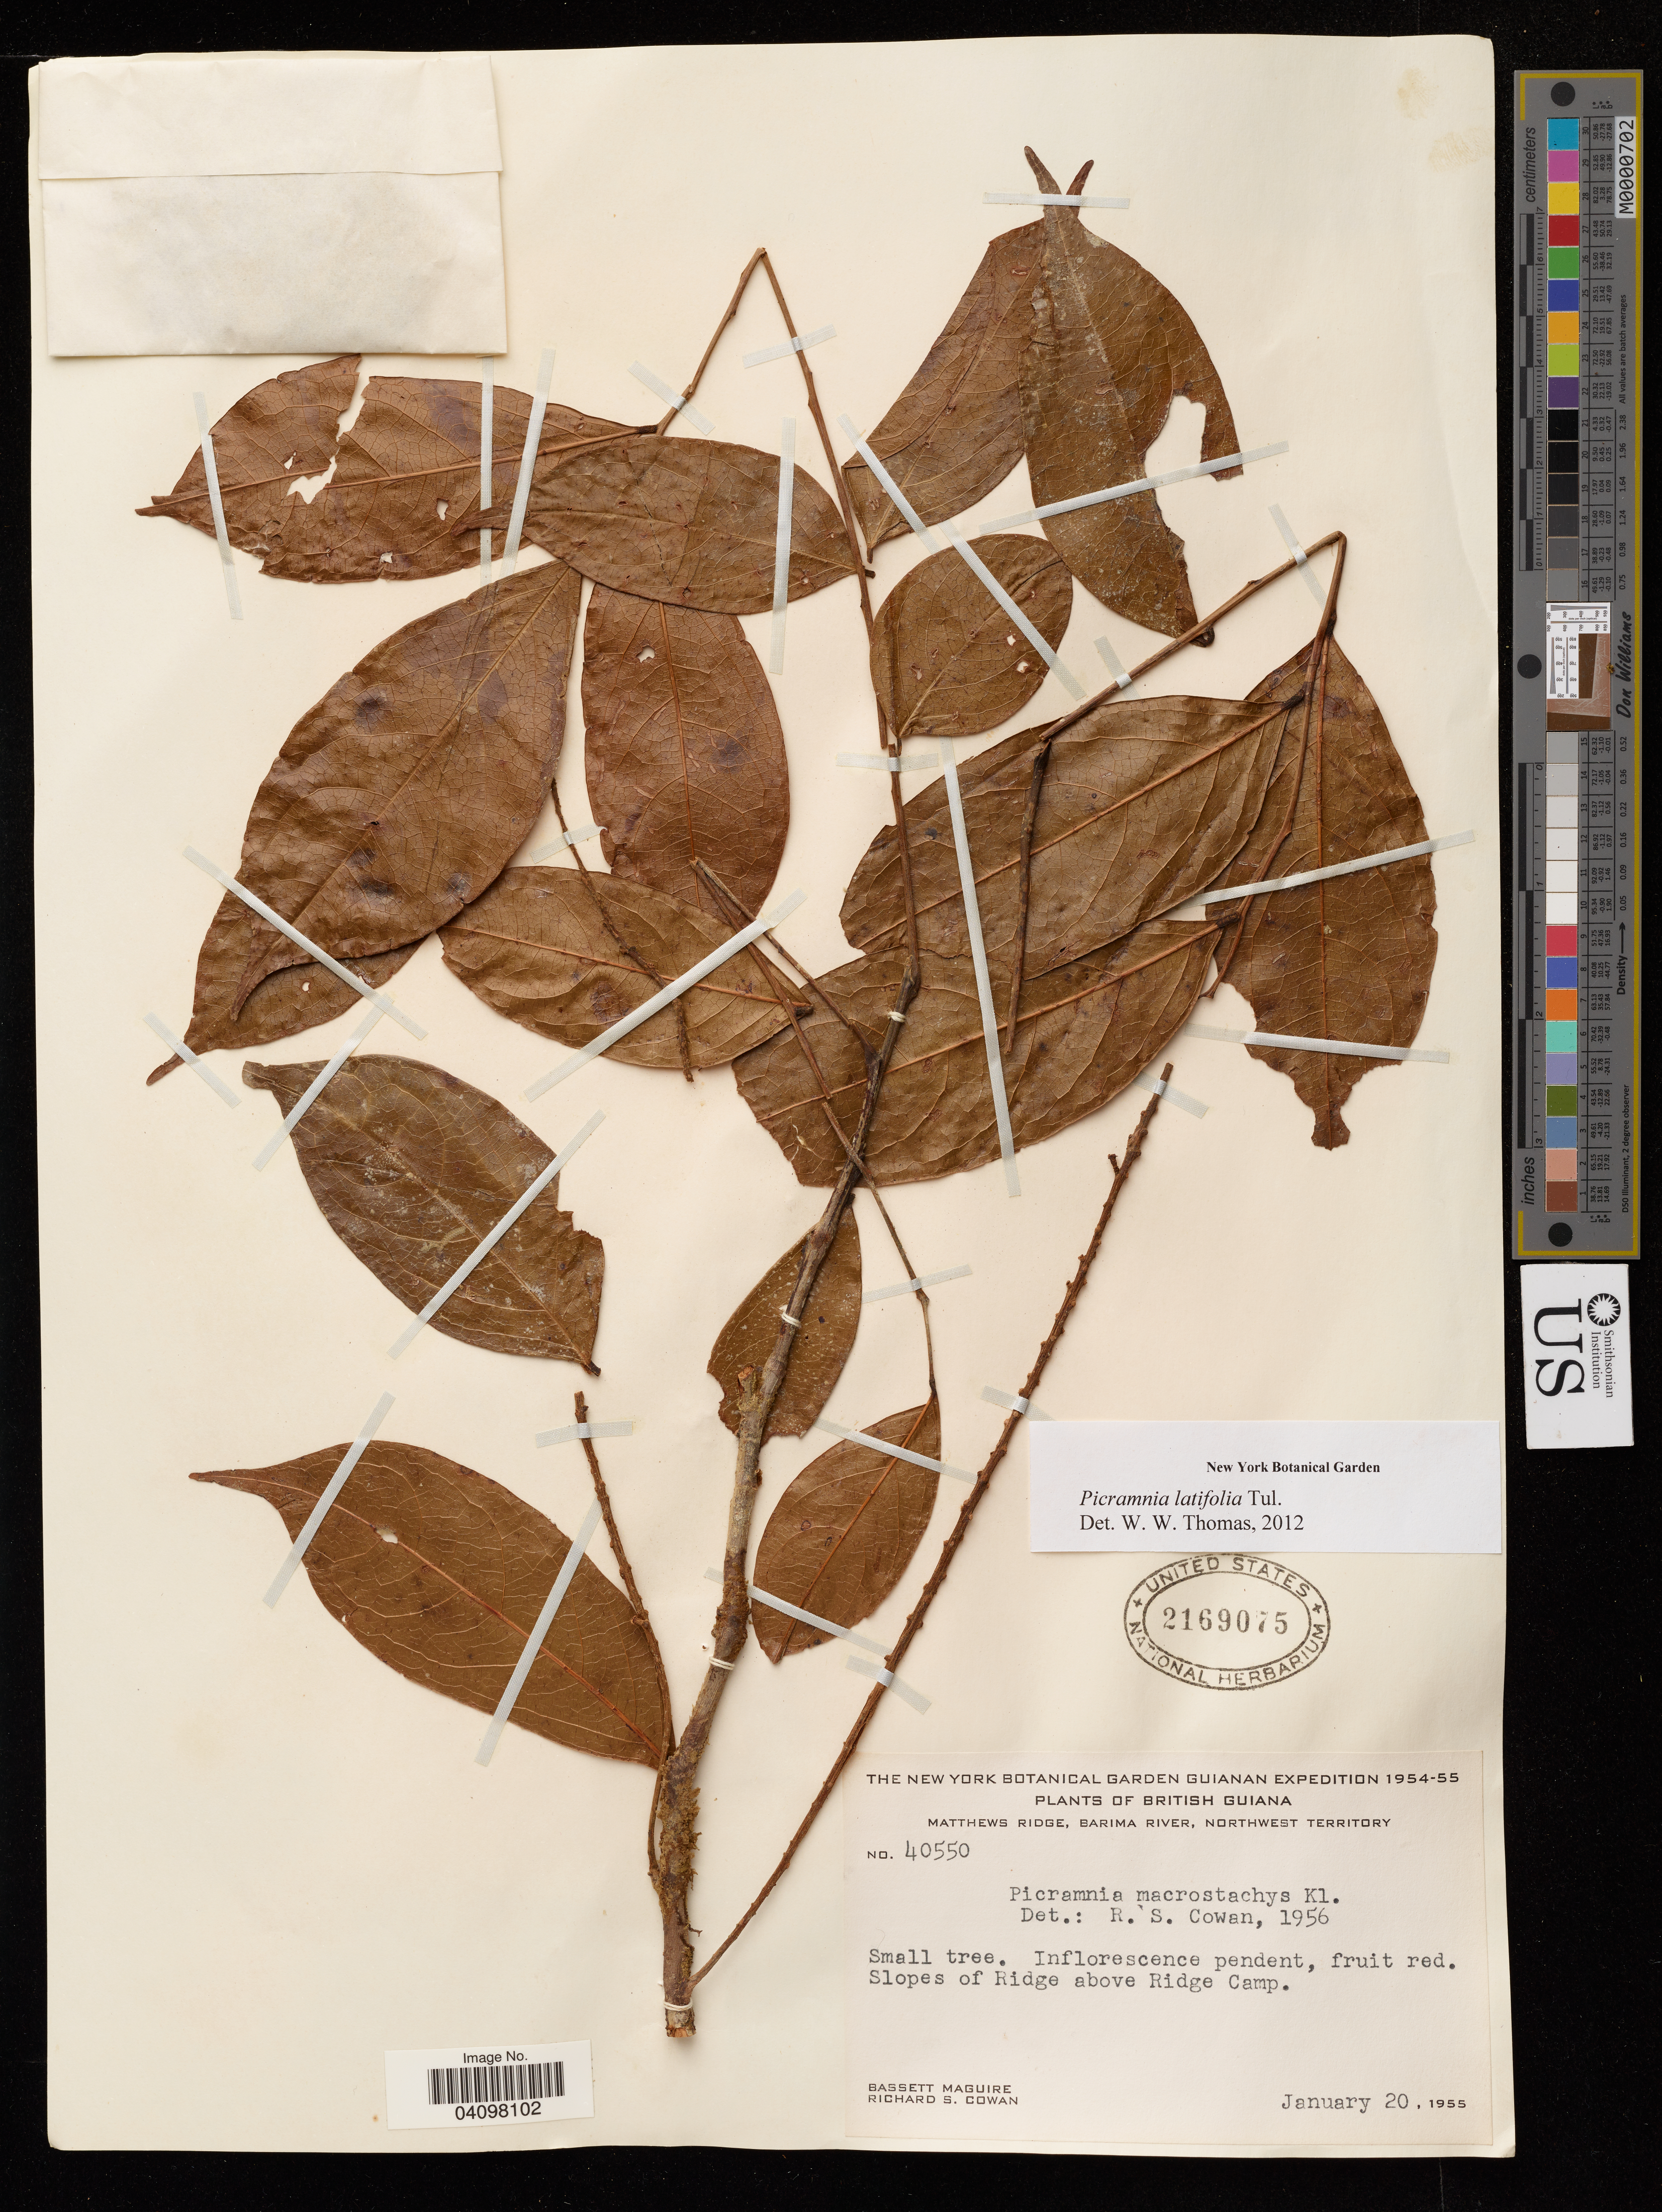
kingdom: Plantae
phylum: Tracheophyta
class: Magnoliopsida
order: Picramniales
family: Picramniaceae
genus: Picramnia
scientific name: Picramnia latifolia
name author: Tul.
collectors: B. Maguire & R. S. Cowan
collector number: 40550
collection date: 1955-01-20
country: Guyana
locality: Matthews Ridge, Barima River, Northwest Territory.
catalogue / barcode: US 2169075